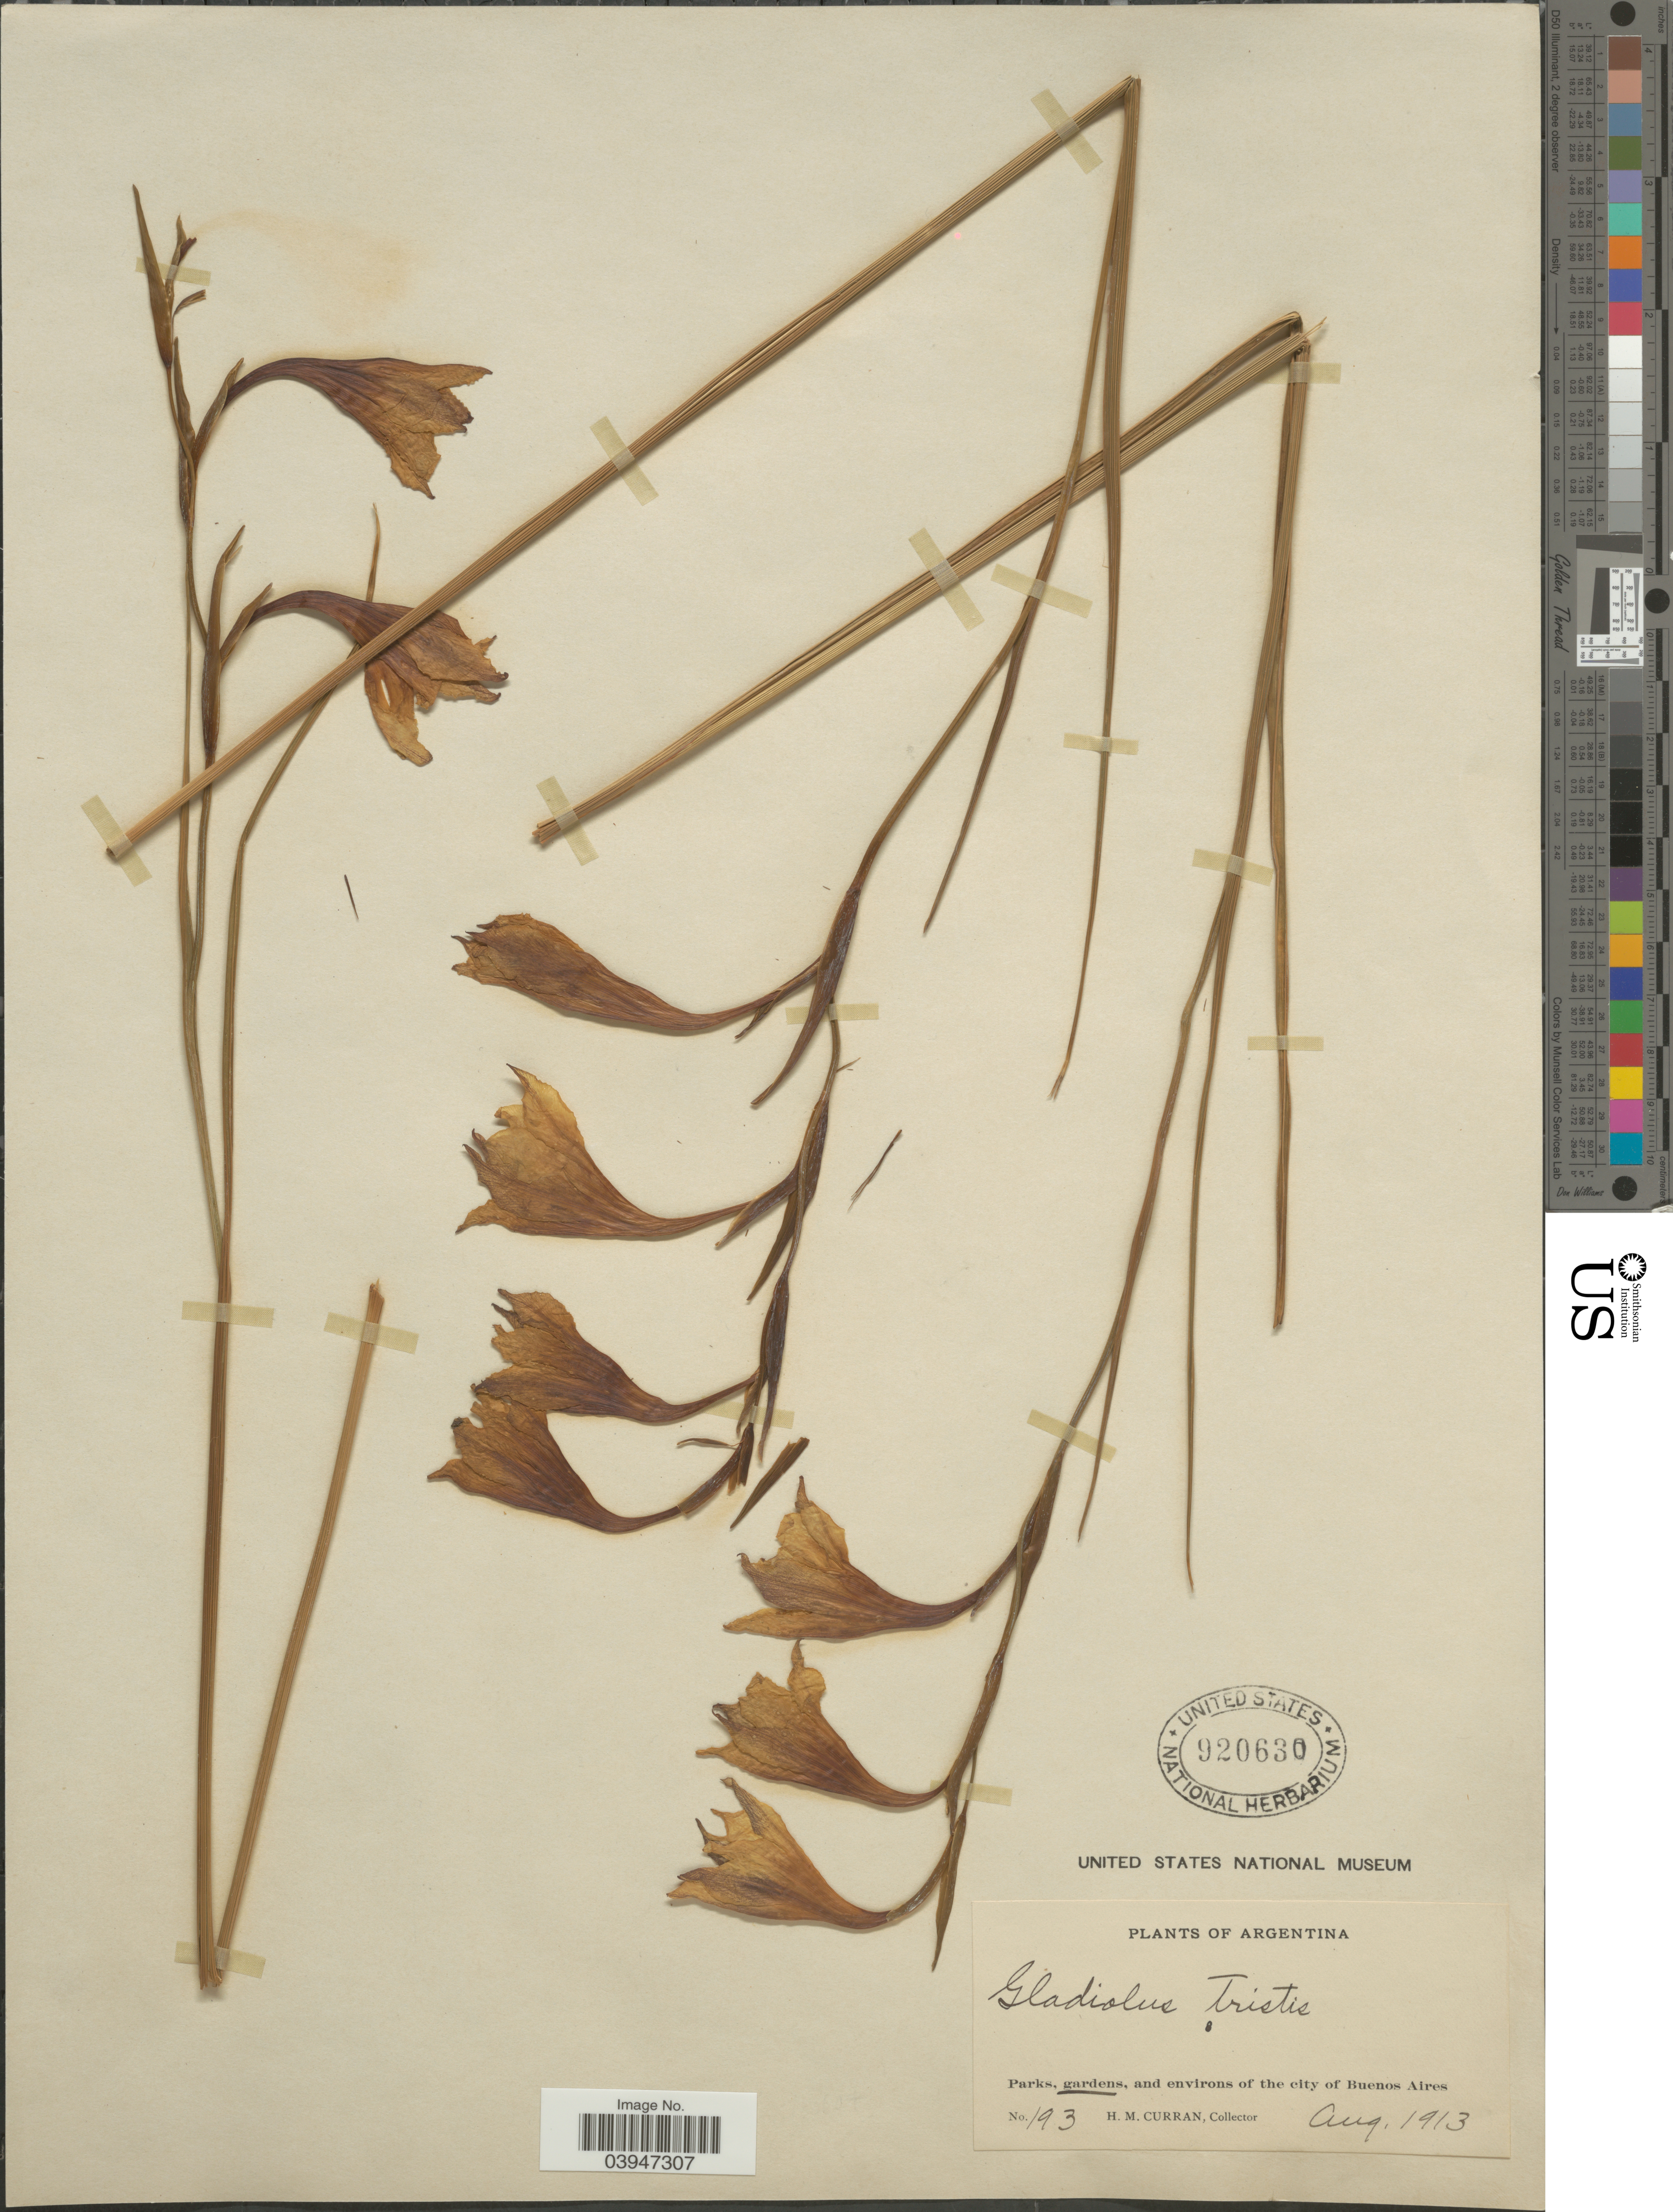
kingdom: Plantae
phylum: Tracheophyta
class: Liliopsida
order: Asparagales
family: Iridaceae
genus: Gladiolus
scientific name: Gladiolus tristis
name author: L.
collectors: H. M. Curran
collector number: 193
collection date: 1913-08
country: Argentina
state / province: Buenos Aires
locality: Gardens of the city of Buenos Aires.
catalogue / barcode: US 920630